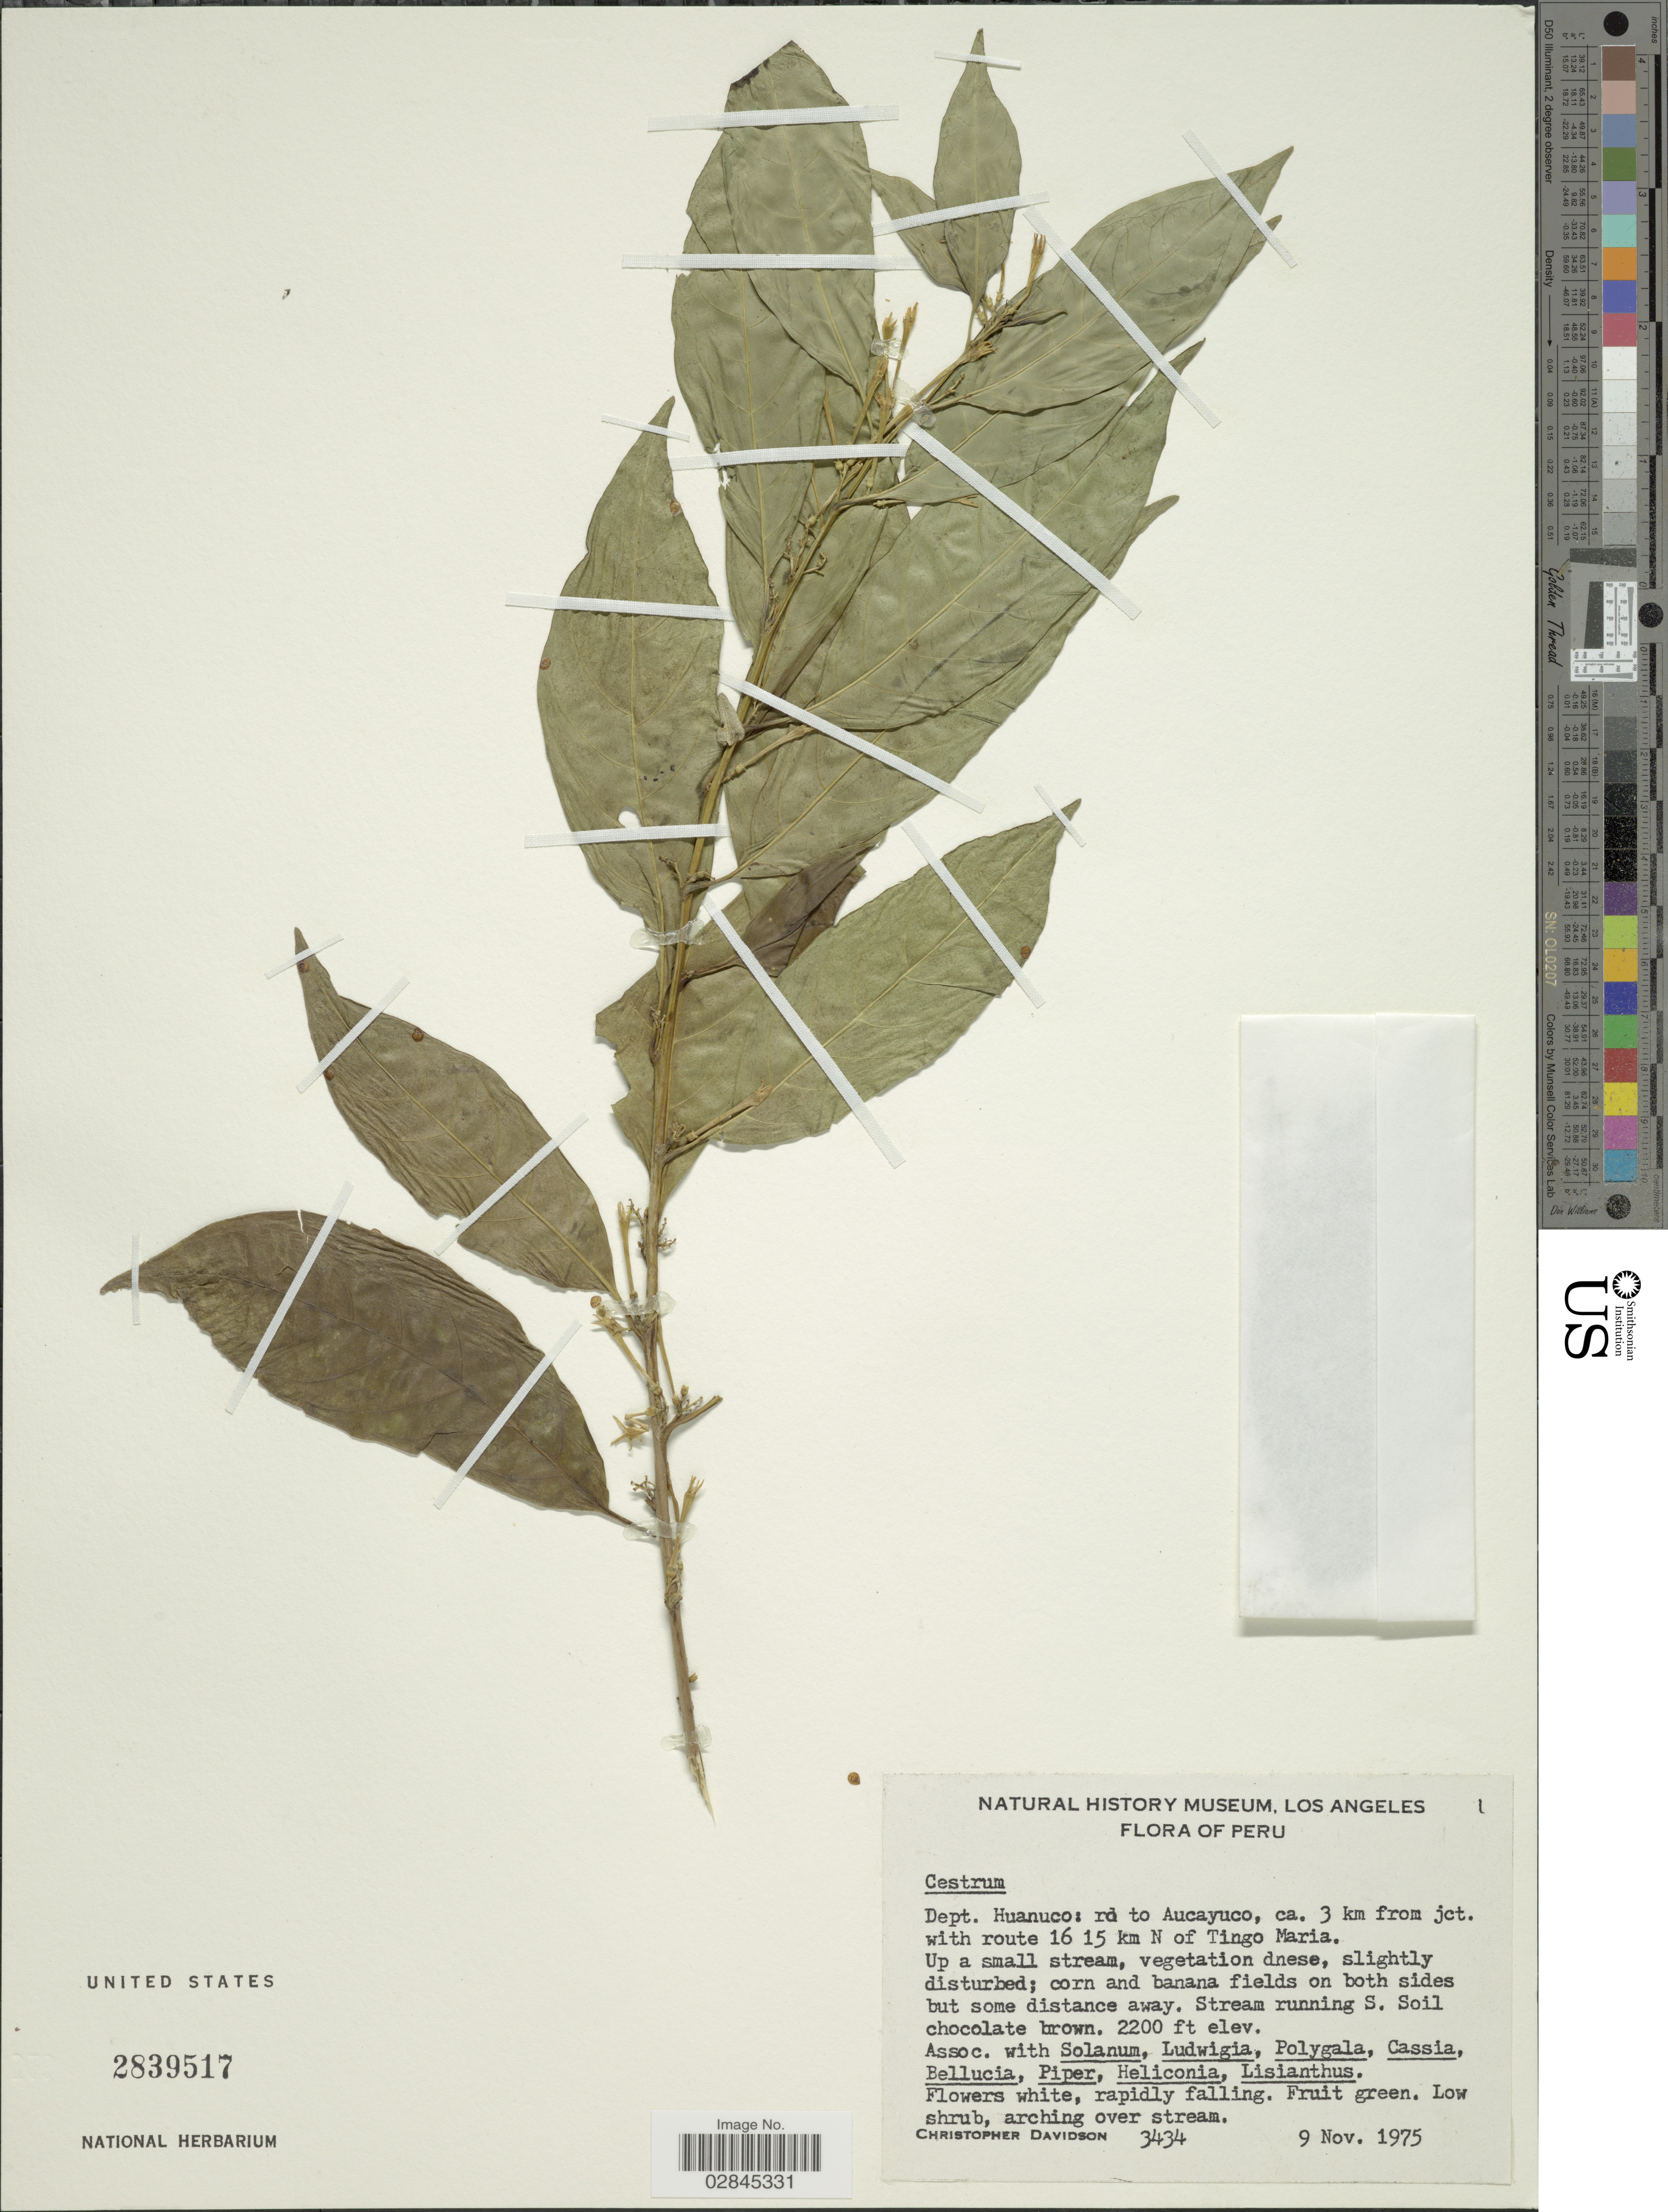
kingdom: Plantae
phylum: Tracheophyta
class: Magnoliopsida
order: Solanales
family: Solanaceae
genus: Cestrum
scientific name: Cestrum sp.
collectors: C. Davidson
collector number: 3434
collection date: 1975-11-09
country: Peru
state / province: Huánuco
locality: Dept. Huanuco: rd to Aucayuco, ca. 3 km from jct. with route 16 15 km N of Tingo Maria.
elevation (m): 671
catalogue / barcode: US 2839517